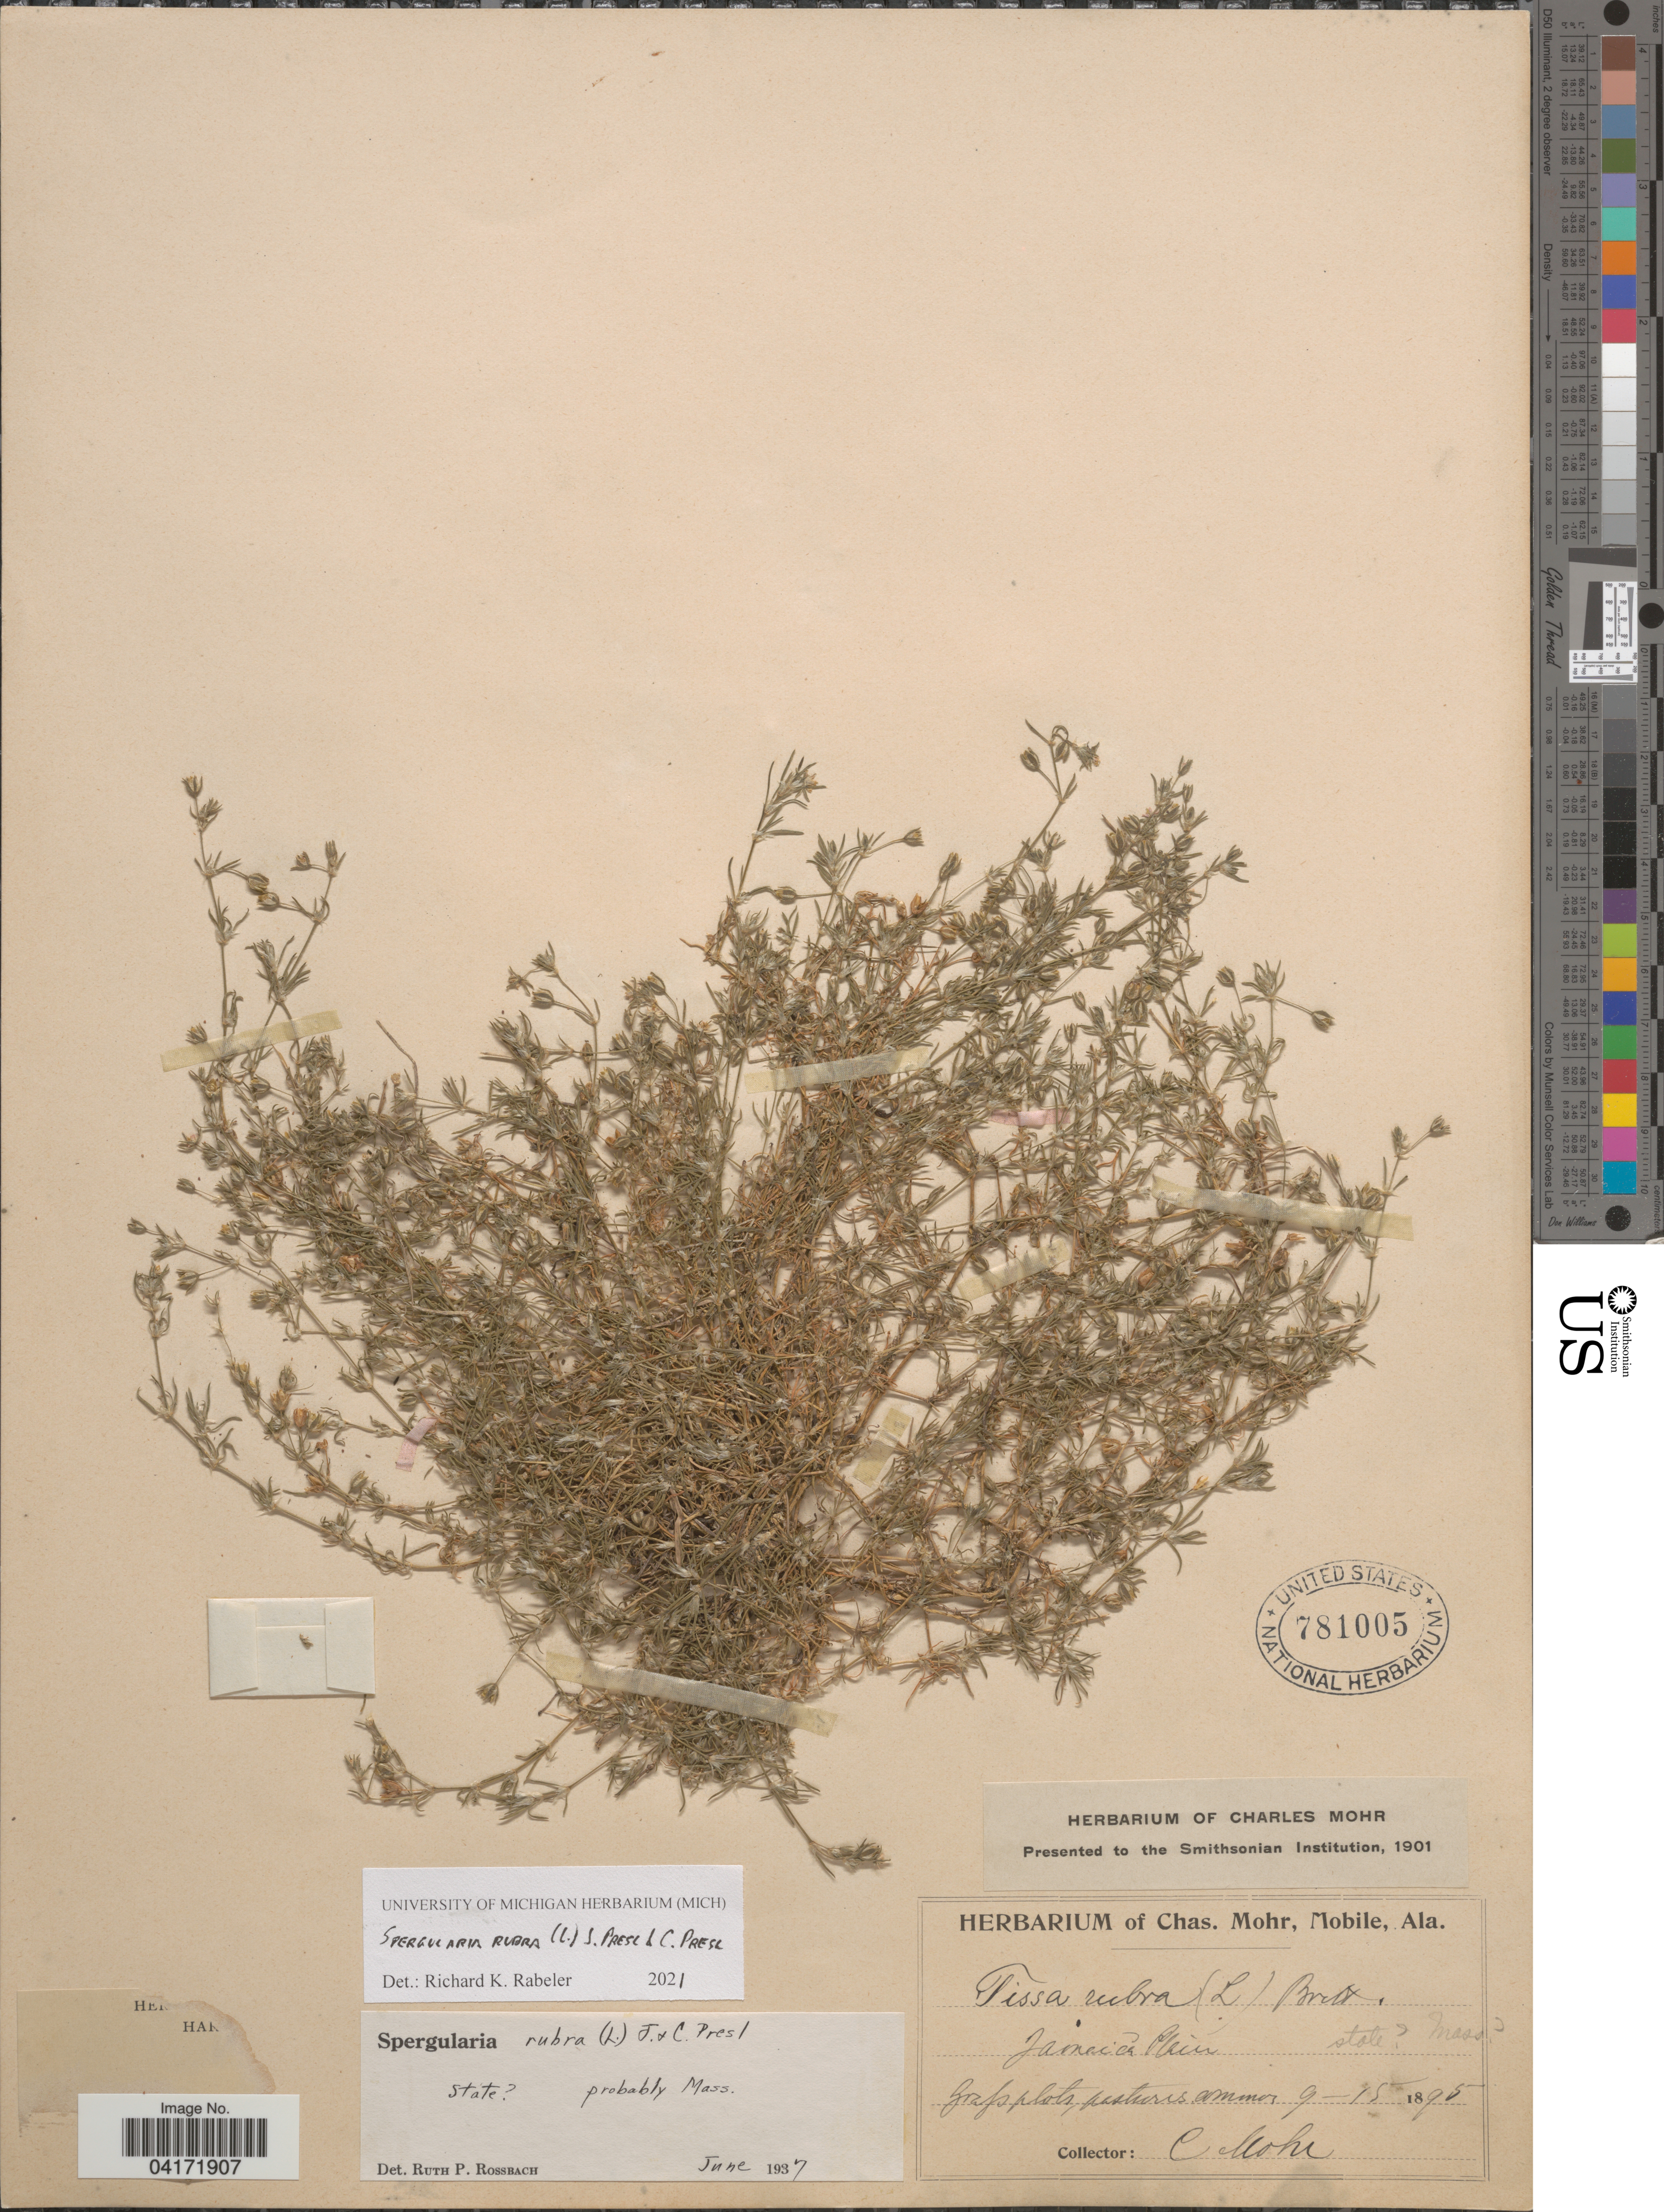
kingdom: Plantae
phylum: Tracheophyta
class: Magnoliopsida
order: Caryophyllales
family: Caryophyllaceae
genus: Spergularia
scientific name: Spergularia rubra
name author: (L.) J. Presl & C. Presl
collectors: Mohr, C. T. (herbarium)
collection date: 1895-09-15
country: United States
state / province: Alabama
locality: Mobile. Jamaica Plein.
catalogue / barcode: US 781005